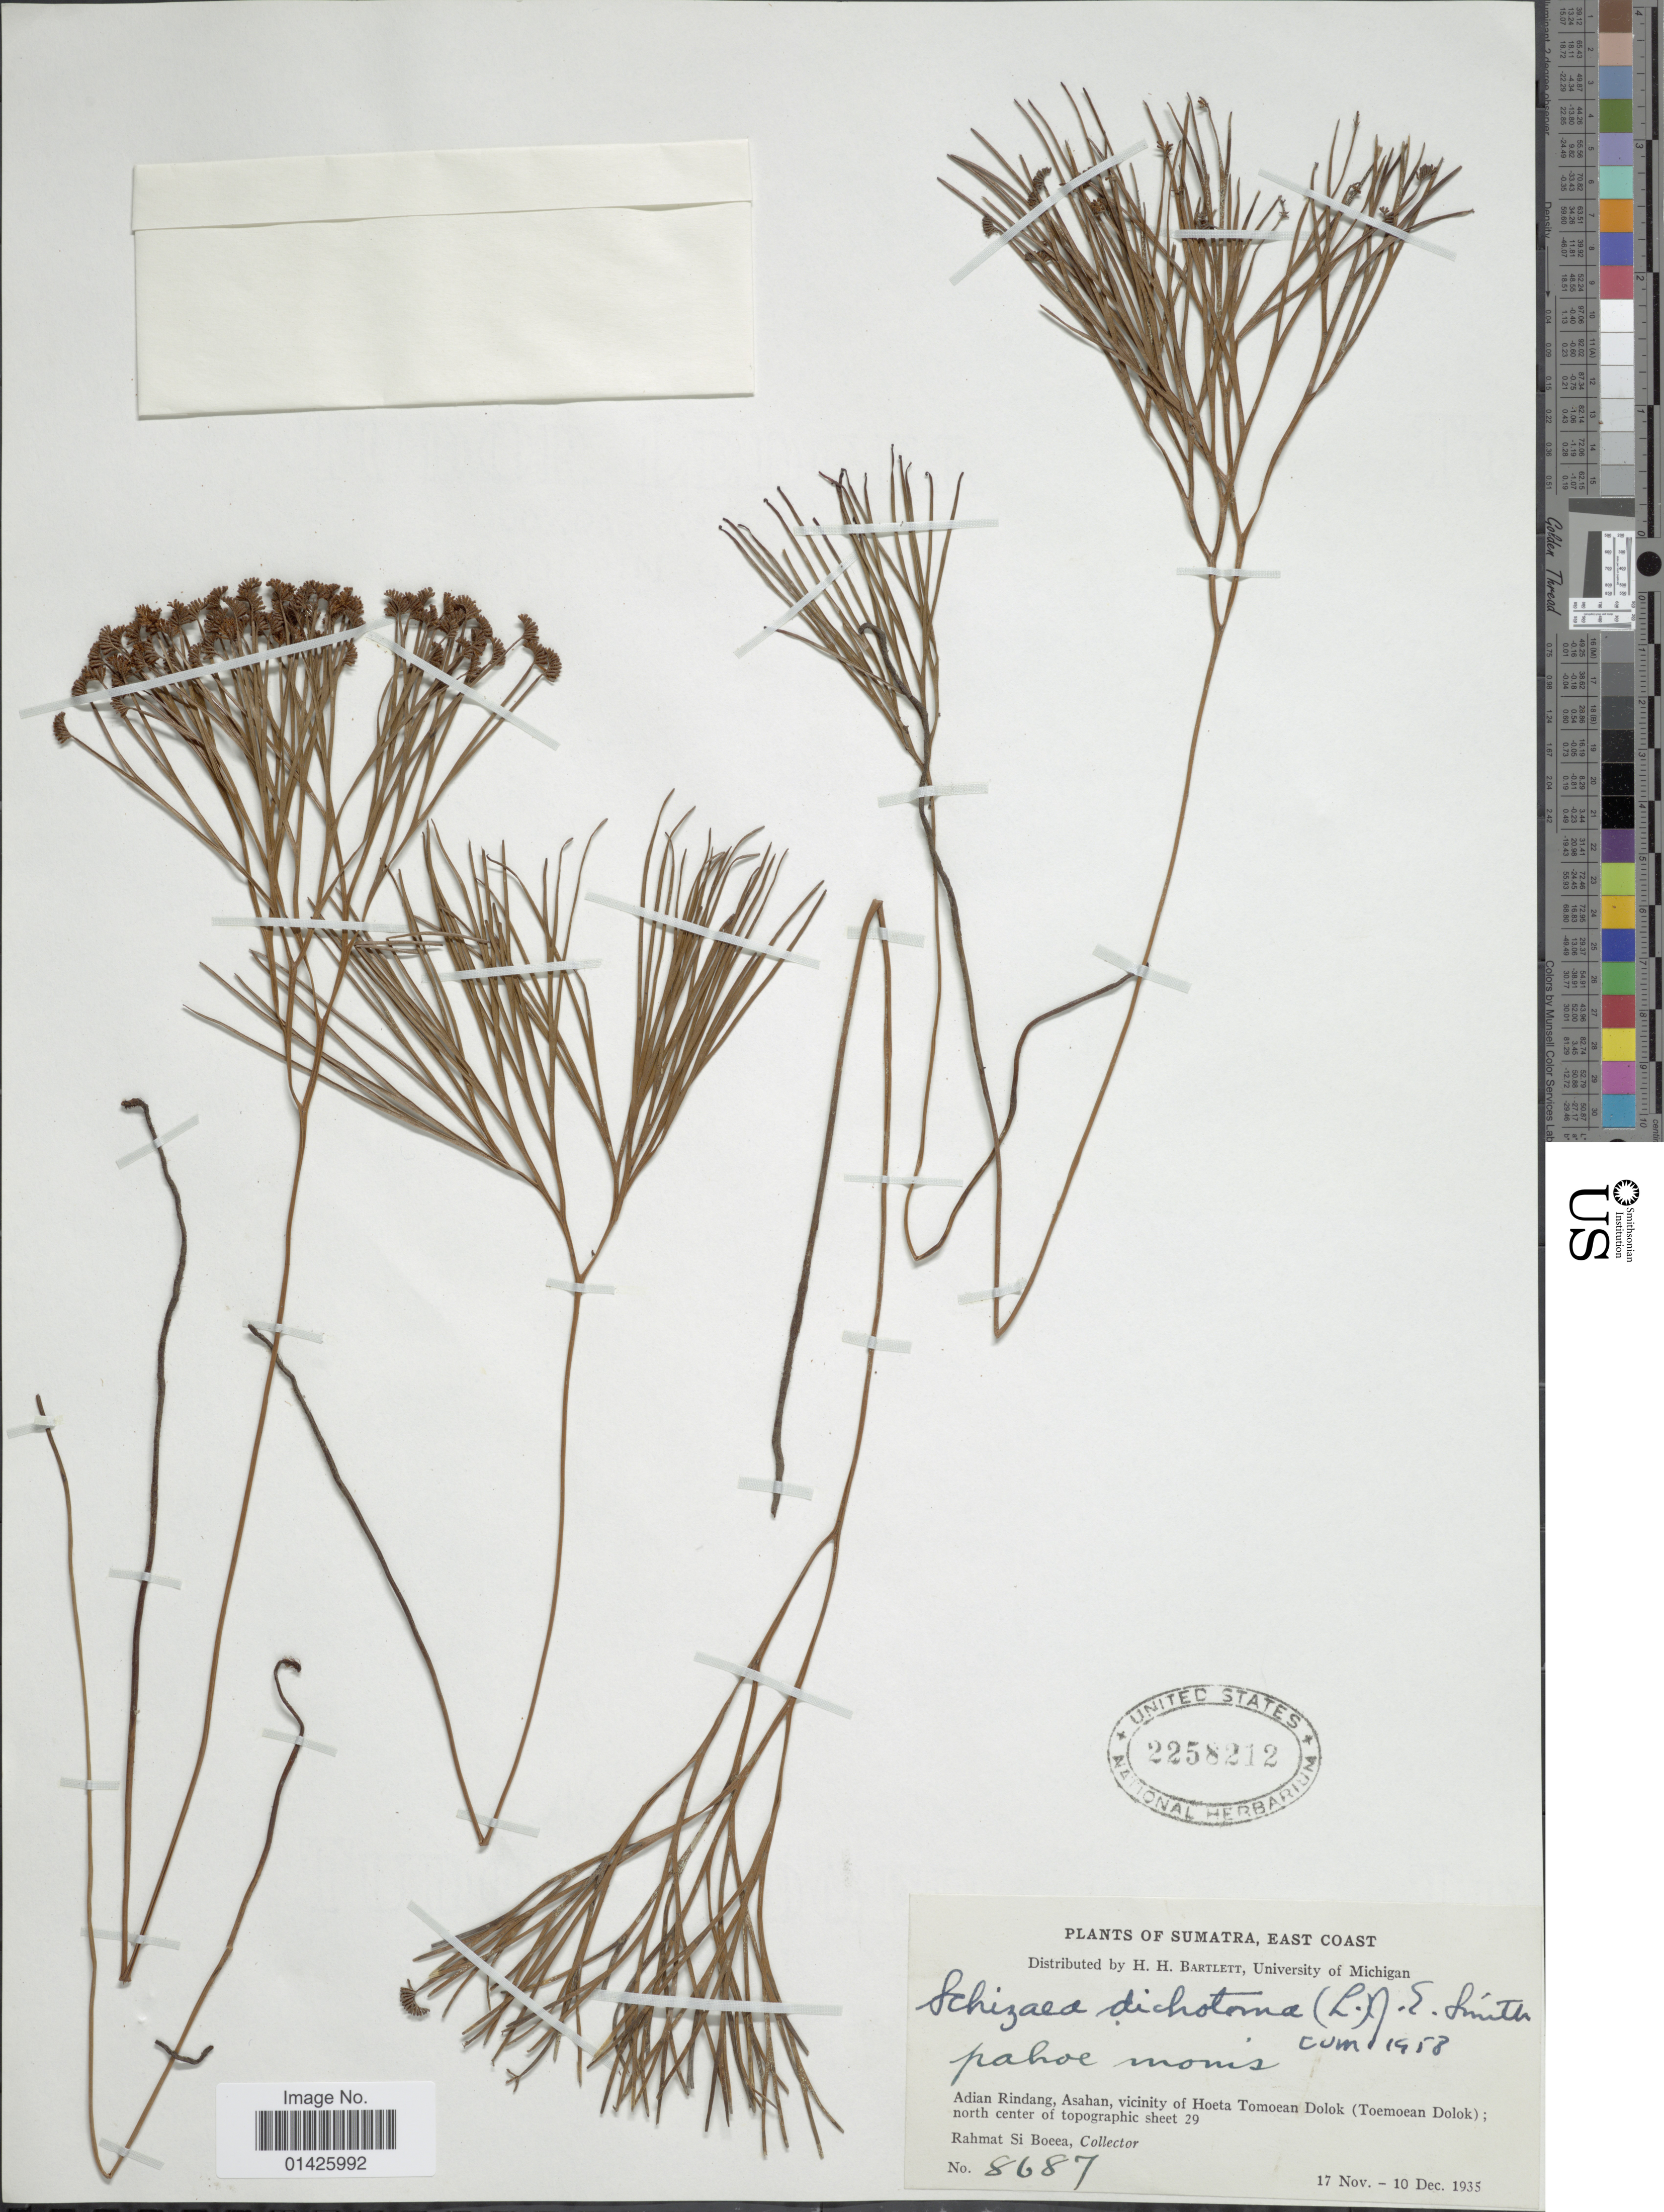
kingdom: Plantae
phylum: Tracheophyta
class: Polypodiopsida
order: Schizaeales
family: Schizaeaceae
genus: Schizaea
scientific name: Schizaea dichotoma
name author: (L.) J. Sm.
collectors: Rahmat Si Boeea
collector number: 8687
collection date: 1931-11-17/1935-12-10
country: Indonesia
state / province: Sumatra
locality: East Coast, Adian Rindang, Asahan, vicinity of Hoeta Tomoean Dolok (Toemoean Dolok); north cebter of topographic sheet 29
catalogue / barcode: US 2258212